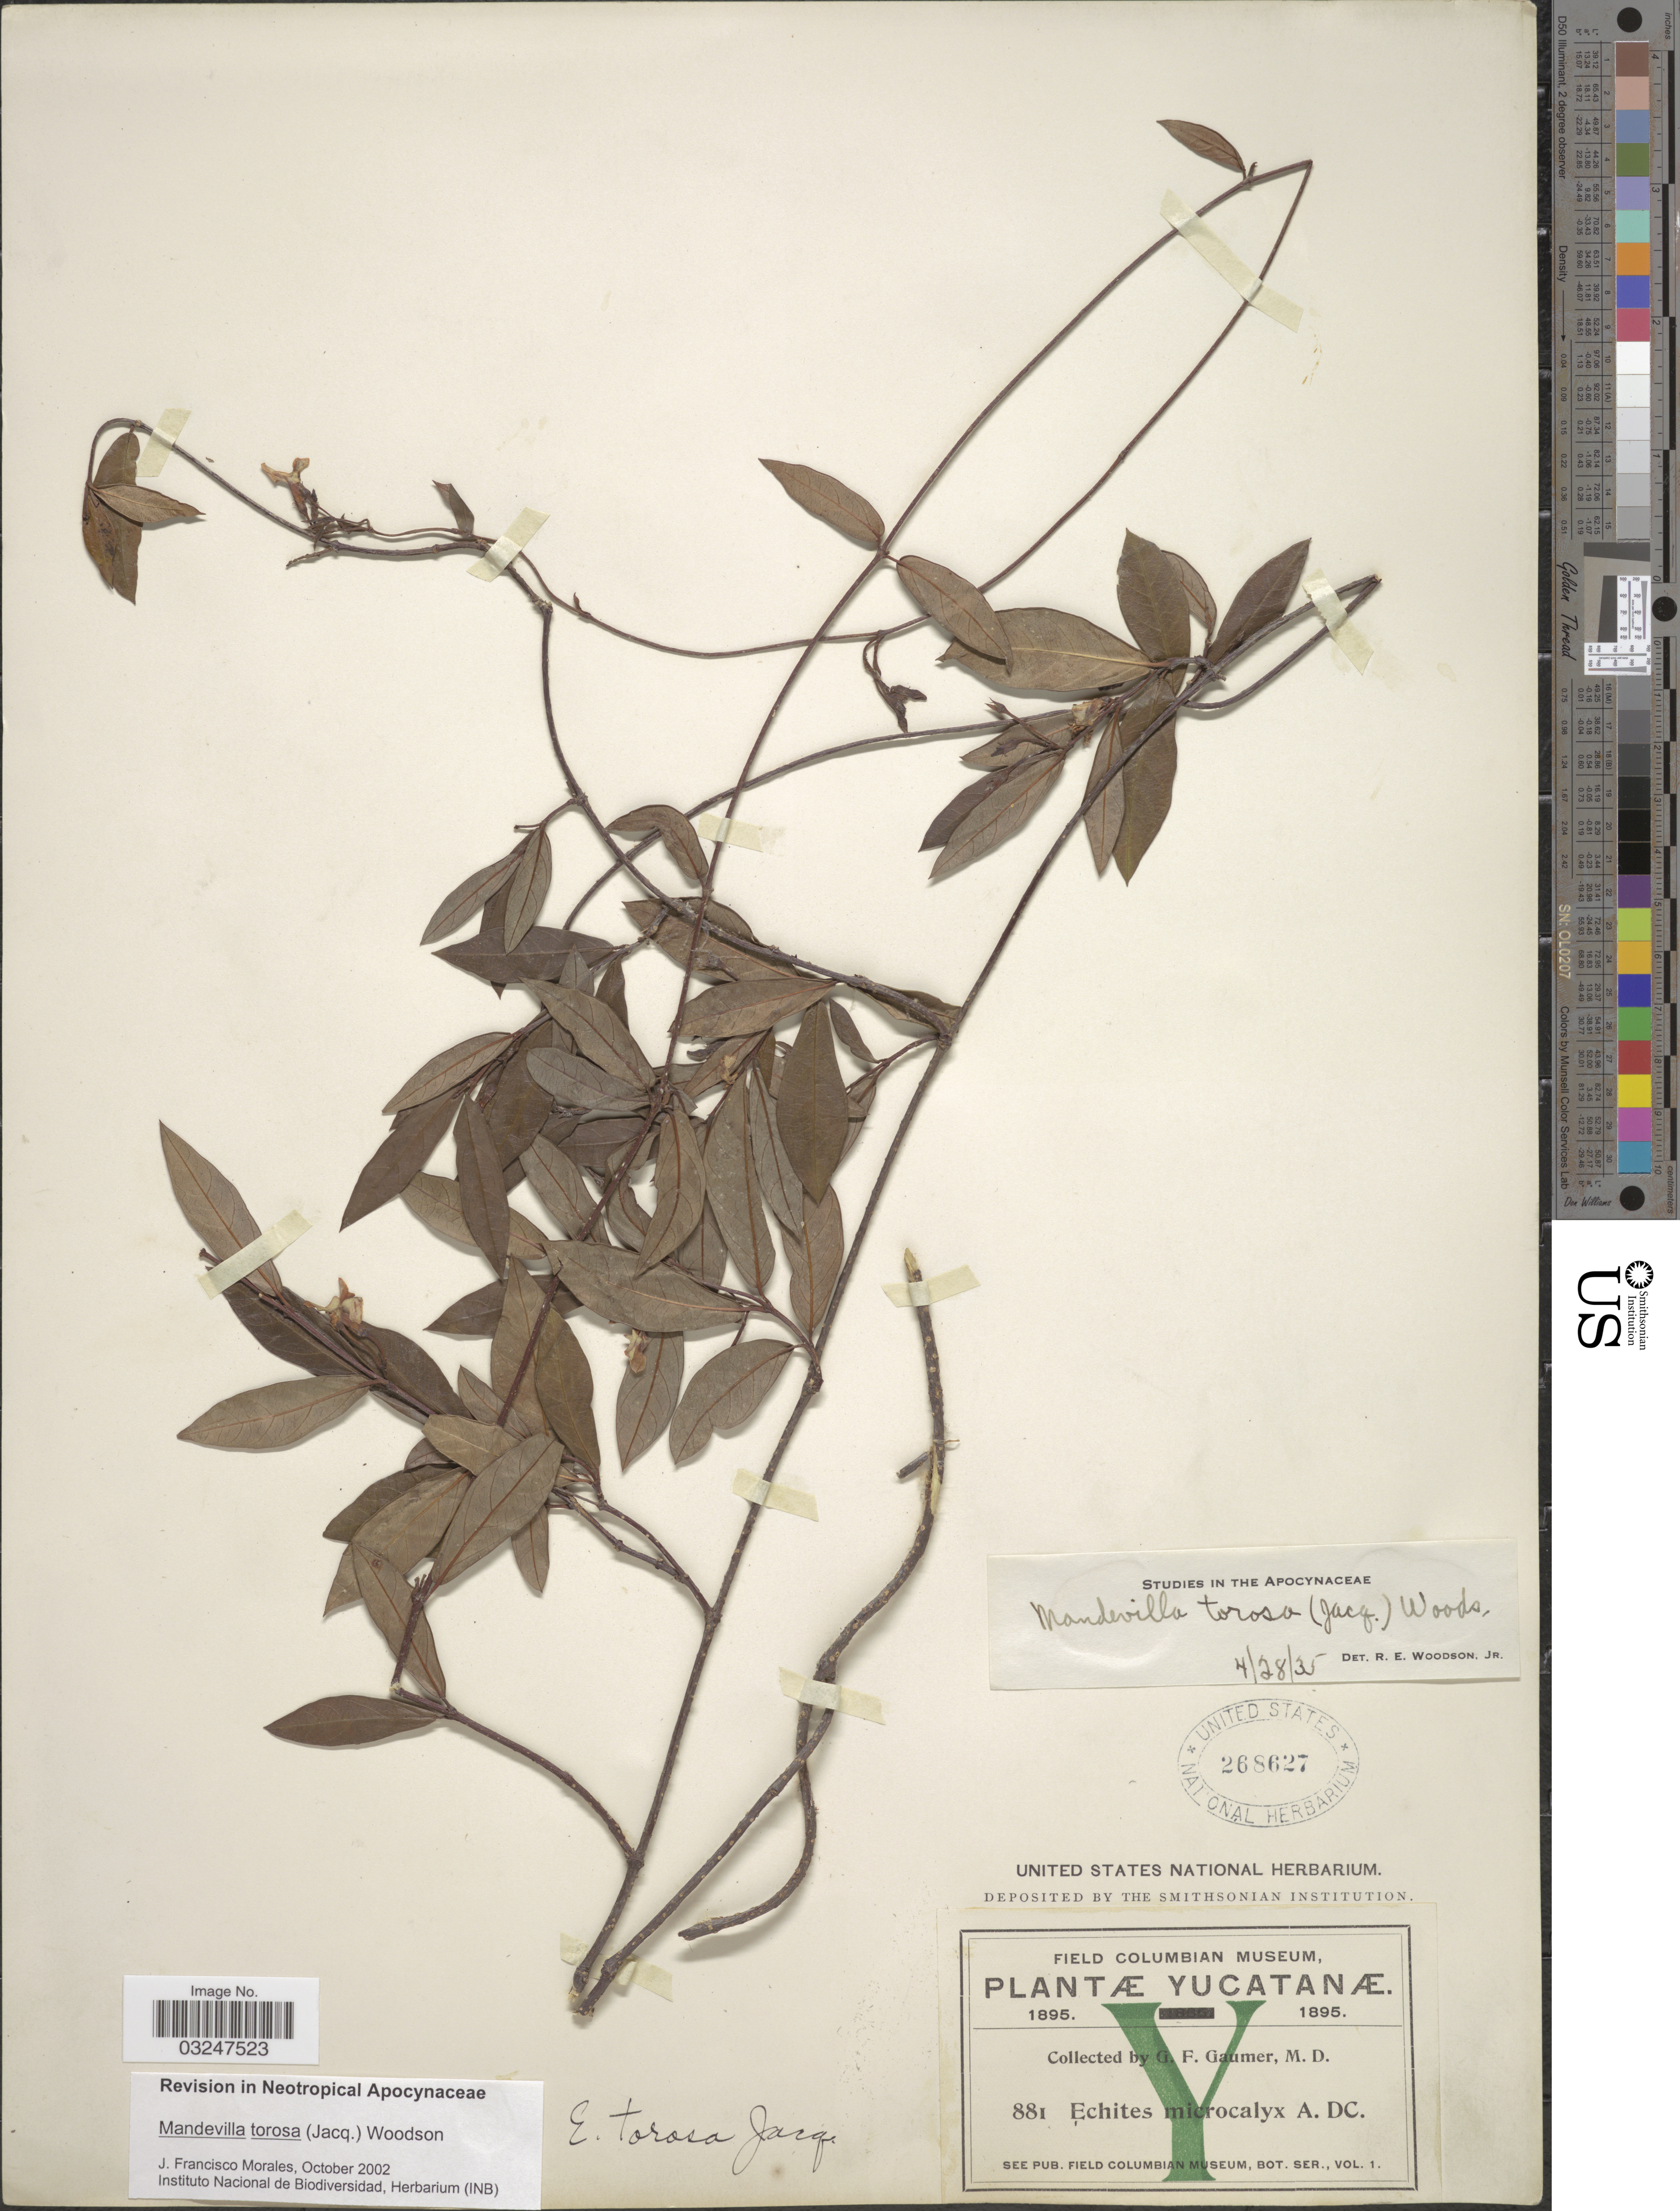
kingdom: Plantae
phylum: Tracheophyta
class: Magnoliopsida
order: Gentianales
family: Apocynaceae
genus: Mandevilla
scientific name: Mandevilla torosa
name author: (Jacq.) Woodson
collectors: G. F. Gaumer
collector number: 881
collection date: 1895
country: Mexico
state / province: Yucatán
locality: Yucatanæ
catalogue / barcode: US 268627